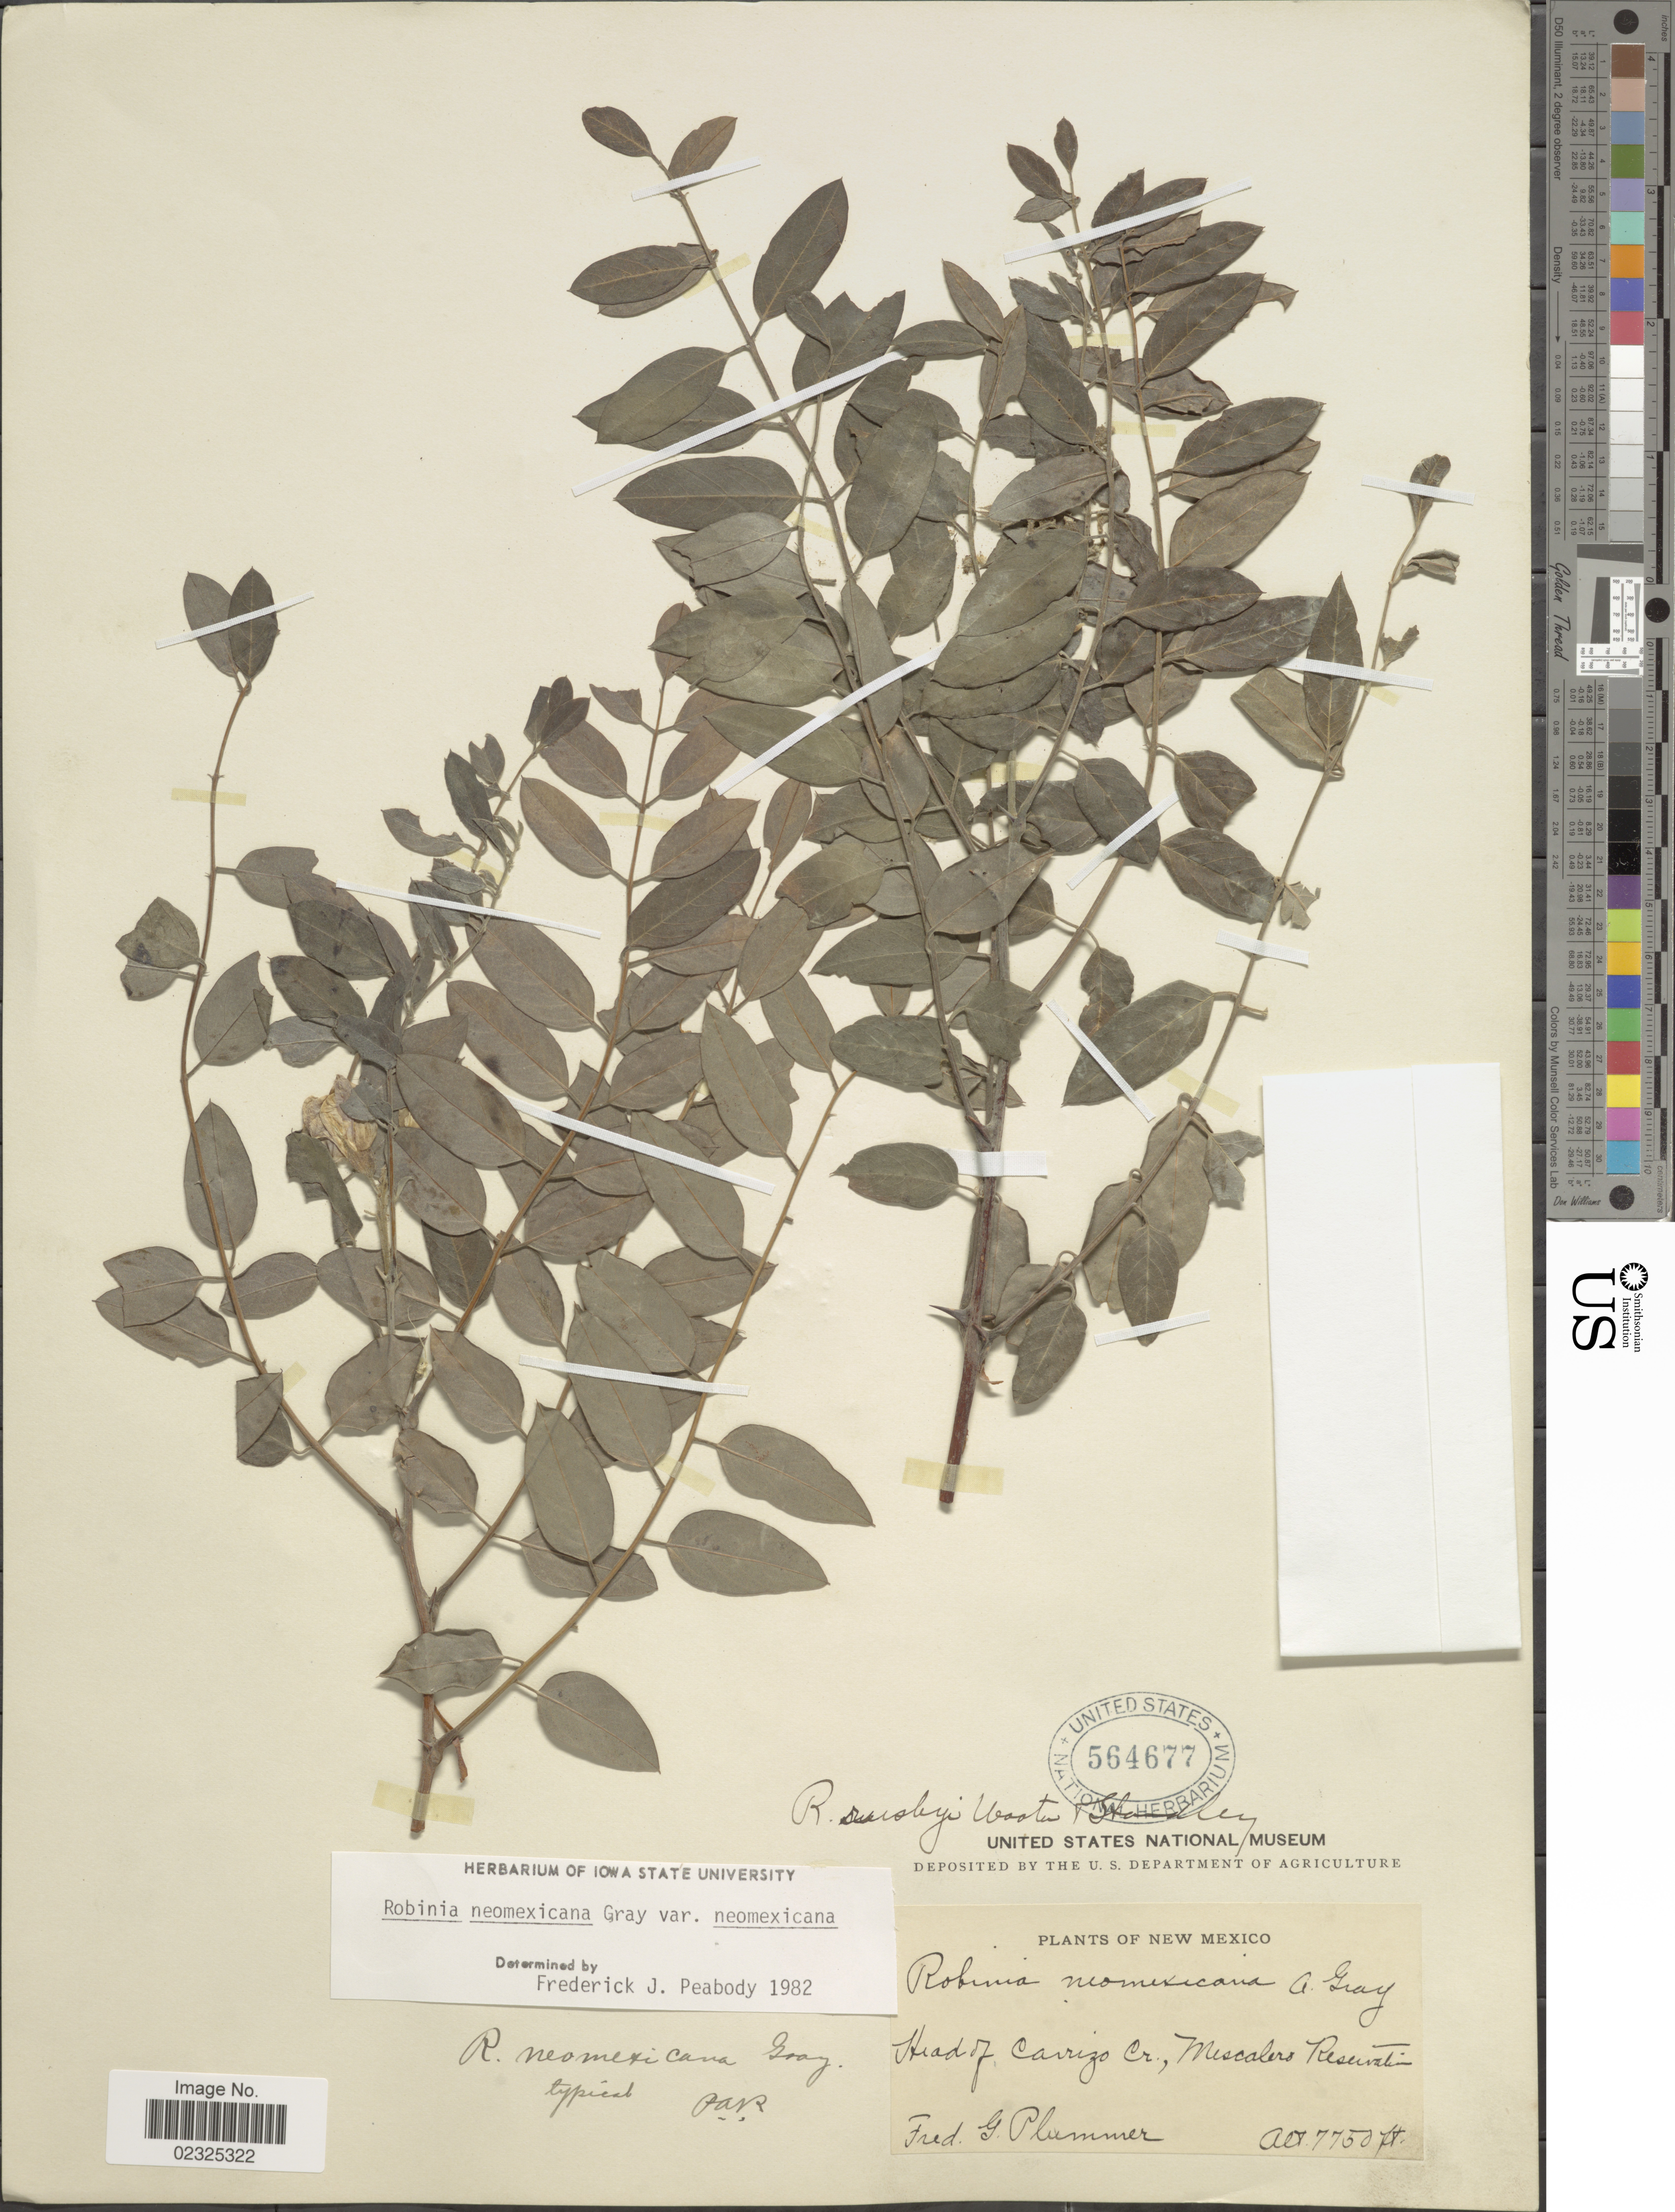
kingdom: Plantae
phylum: Tracheophyta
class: Magnoliopsida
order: Fabales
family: Fabaceae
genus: Robinia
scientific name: Robinia neomexicana var. neomexicana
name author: A. Gray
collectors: F. Plummer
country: United States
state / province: New Mexico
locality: Hea dof carizo Cr., Mescalers Reservation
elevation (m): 2362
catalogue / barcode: US 54677